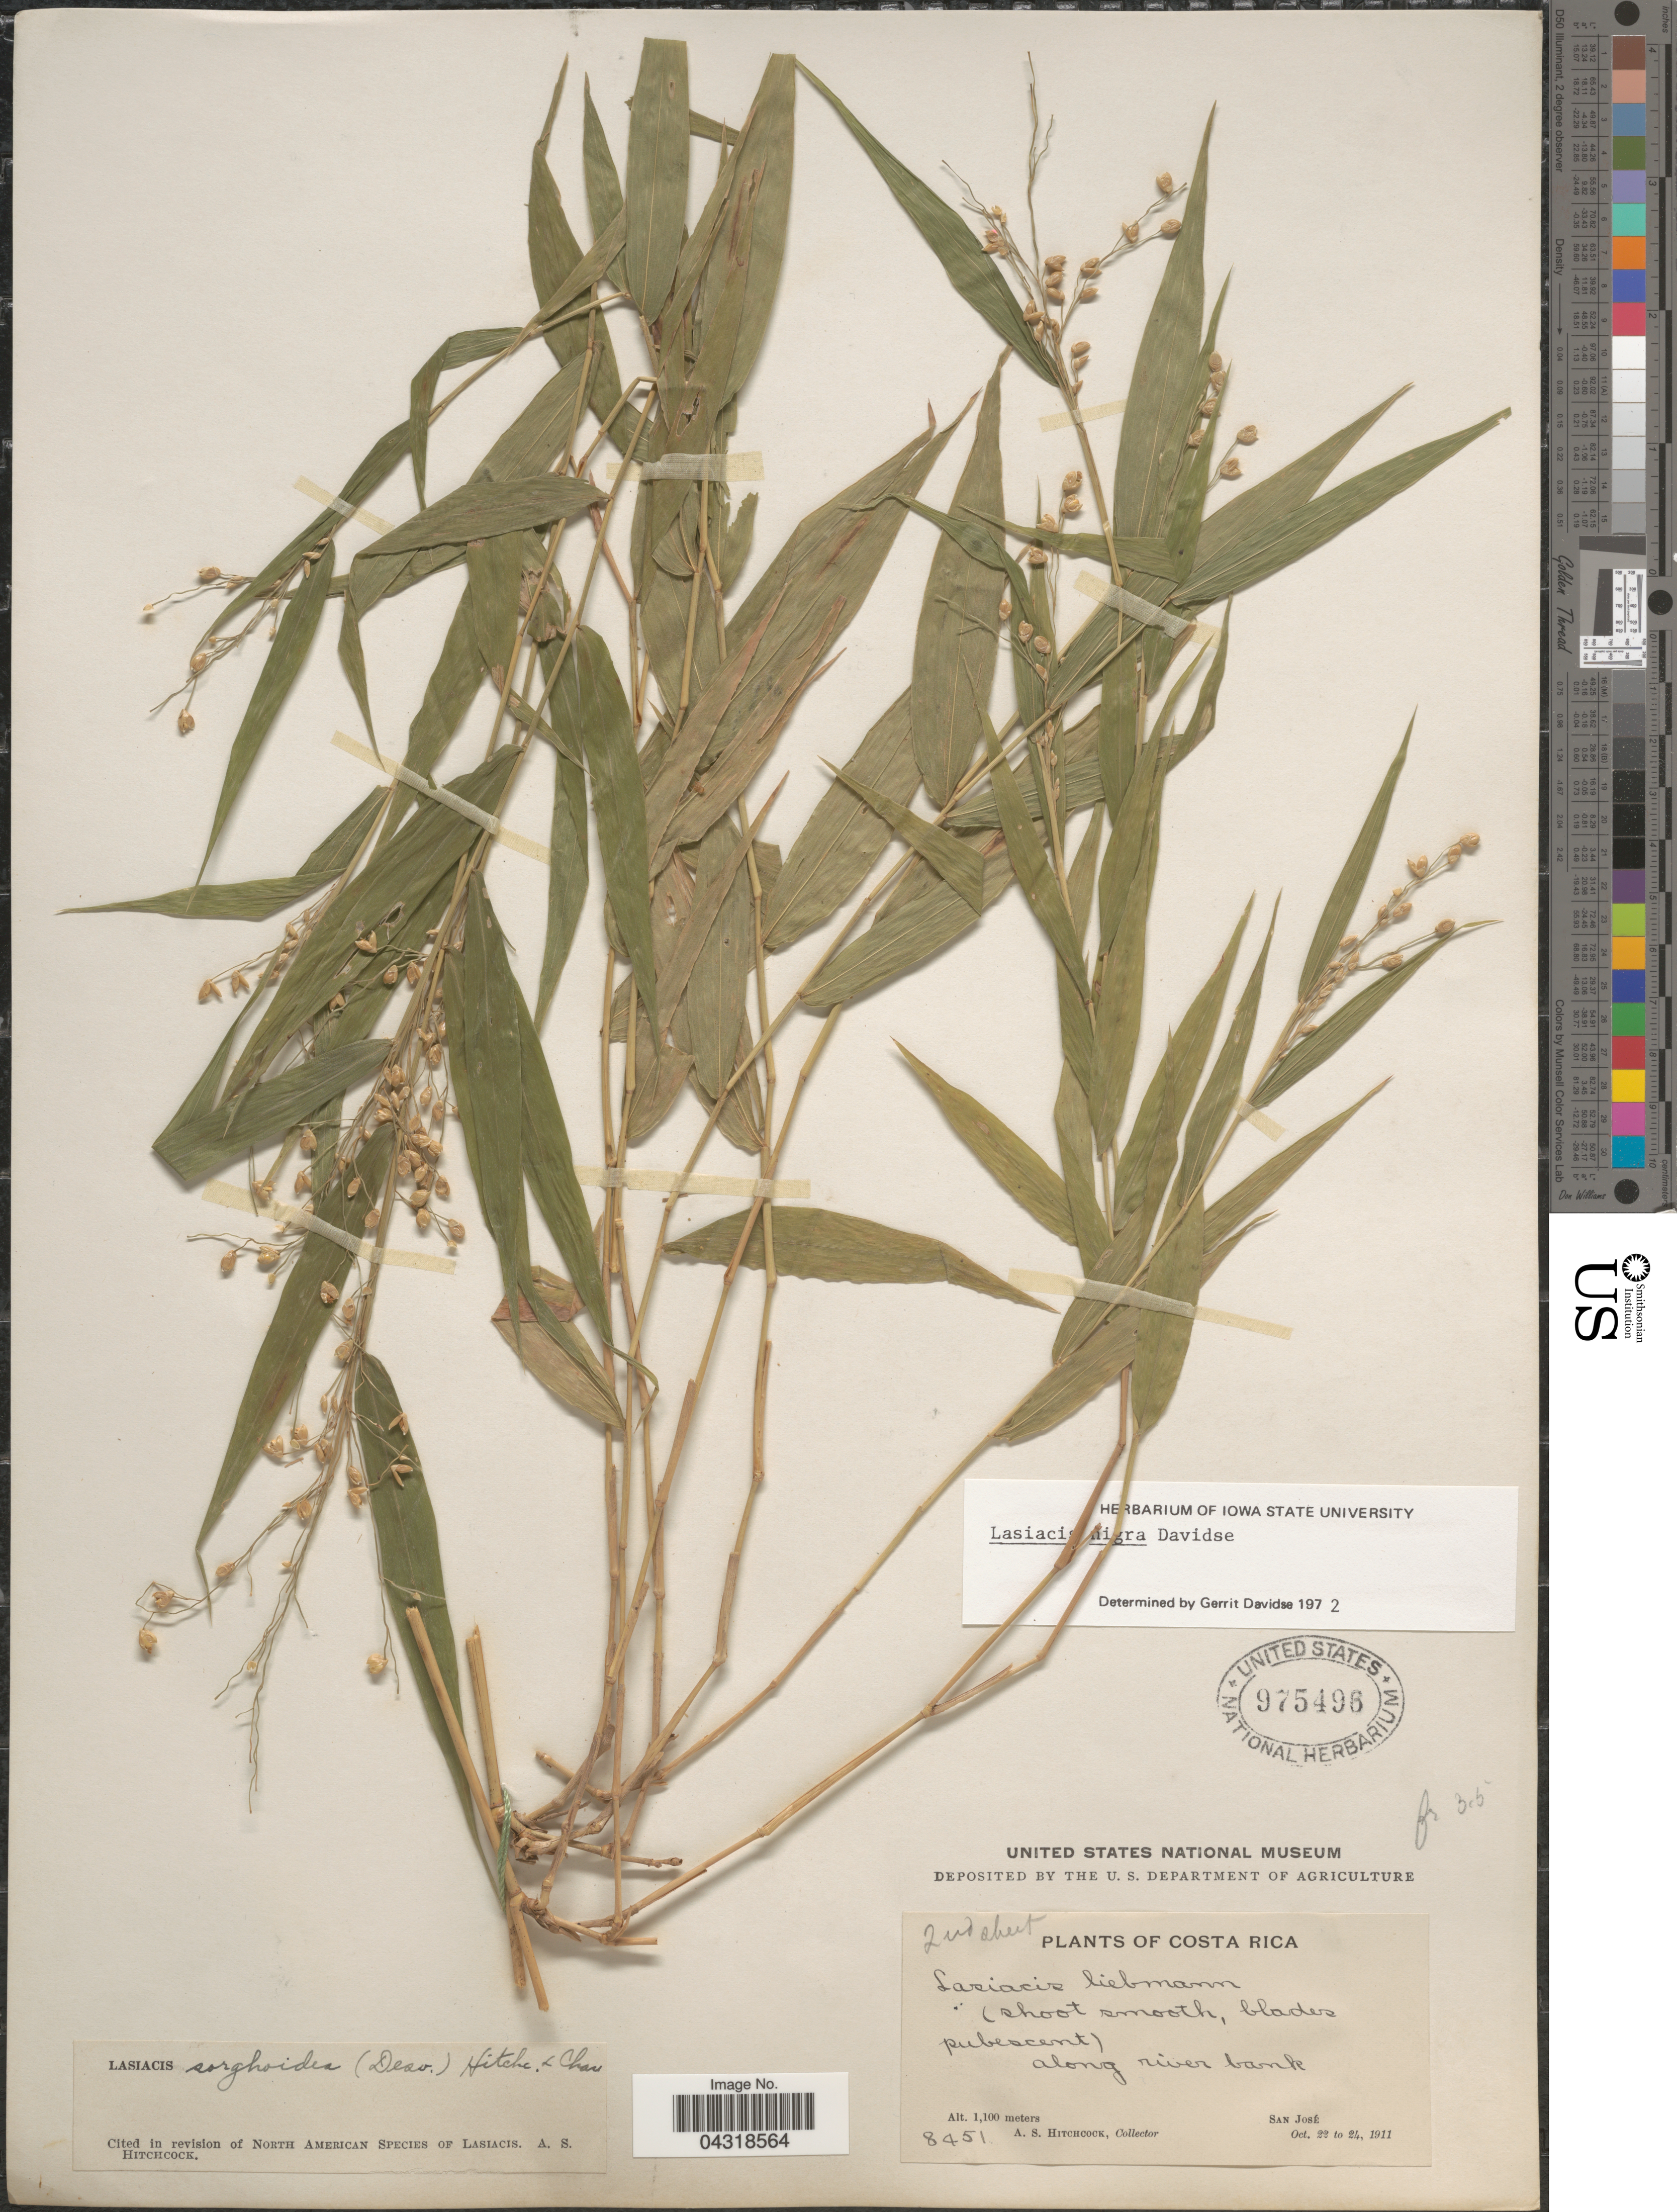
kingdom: Plantae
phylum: Tracheophyta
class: Liliopsida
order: Poales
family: Poaceae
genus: Lasiacis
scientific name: Lasiacis nigra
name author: Davidse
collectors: A. S. Hitchcock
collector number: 8451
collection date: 1911-10-22/1911-10-24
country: Costa Rica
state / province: San José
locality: Along river bank. San José.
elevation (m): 1100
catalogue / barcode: US 975496